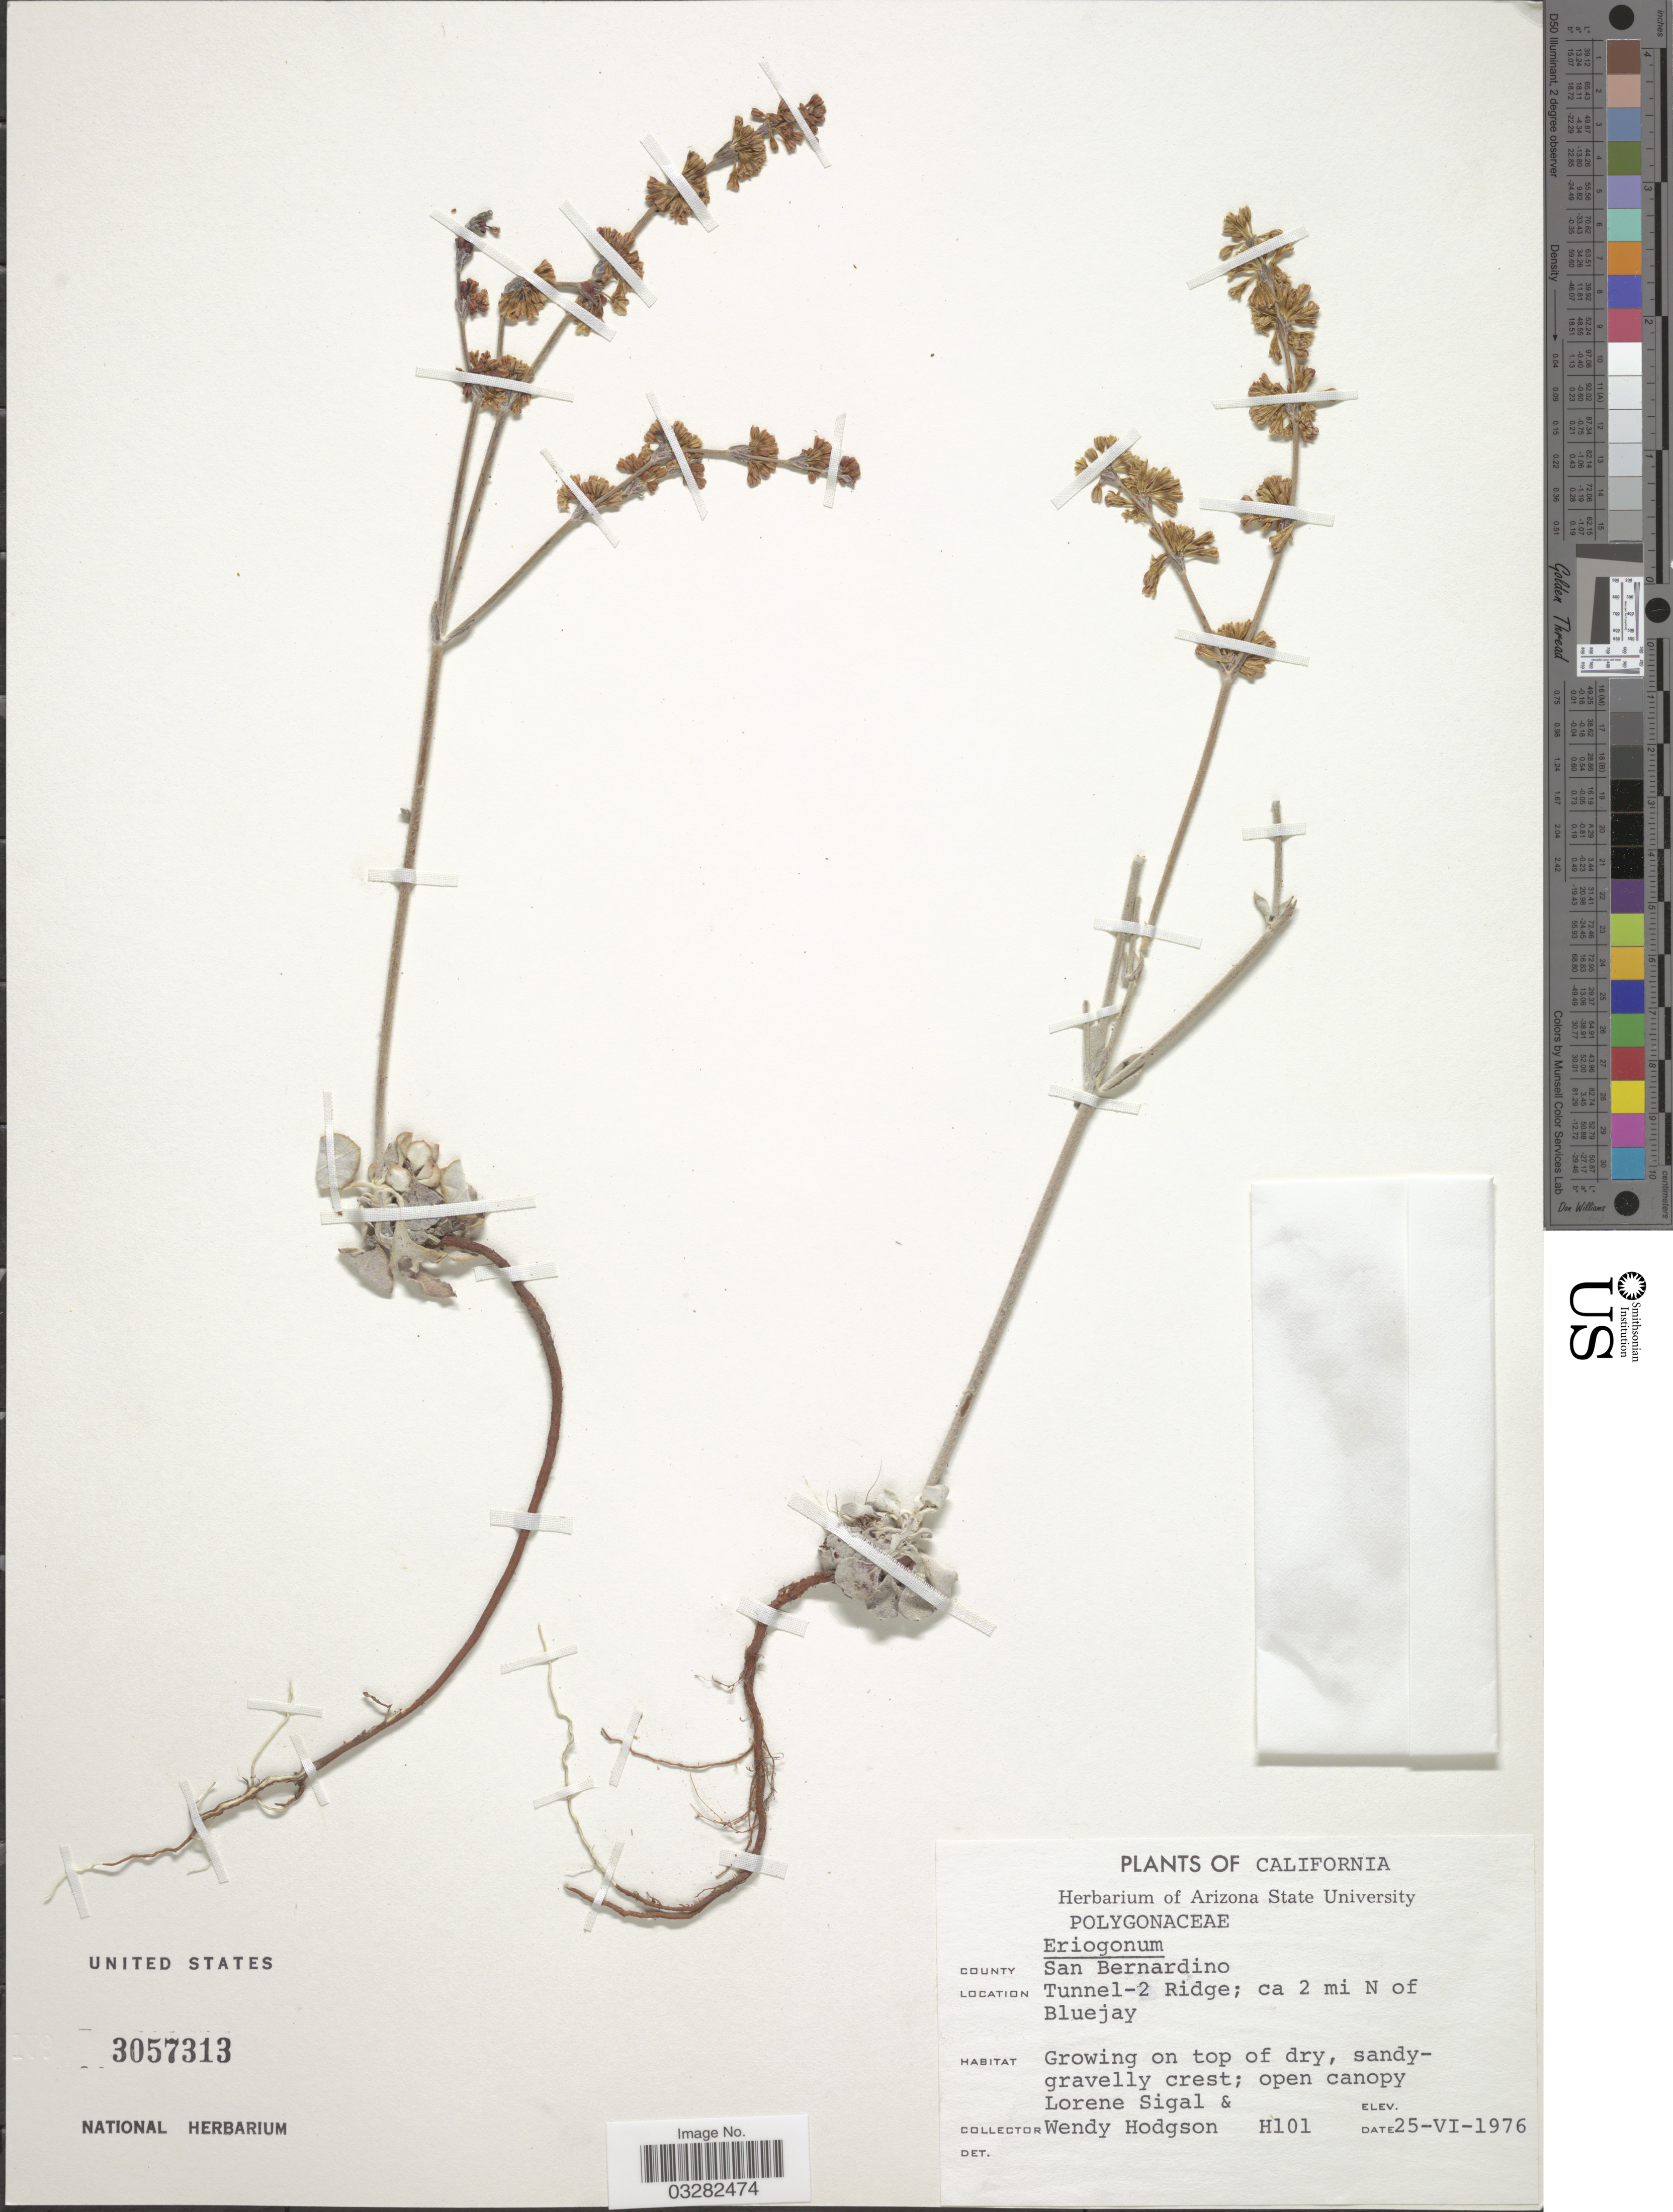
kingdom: Plantae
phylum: Tracheophyta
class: Magnoliopsida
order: Caryophyllales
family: Polygonaceae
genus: Eriogonum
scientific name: Eriogonum sp.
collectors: W. Hodgson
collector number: H101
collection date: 1976-06-25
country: United States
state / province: California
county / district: San Bernardino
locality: County San Bernardino. Tunnel-2 Ridge; ca 2 mi N of Bluejay.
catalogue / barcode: US 3057313